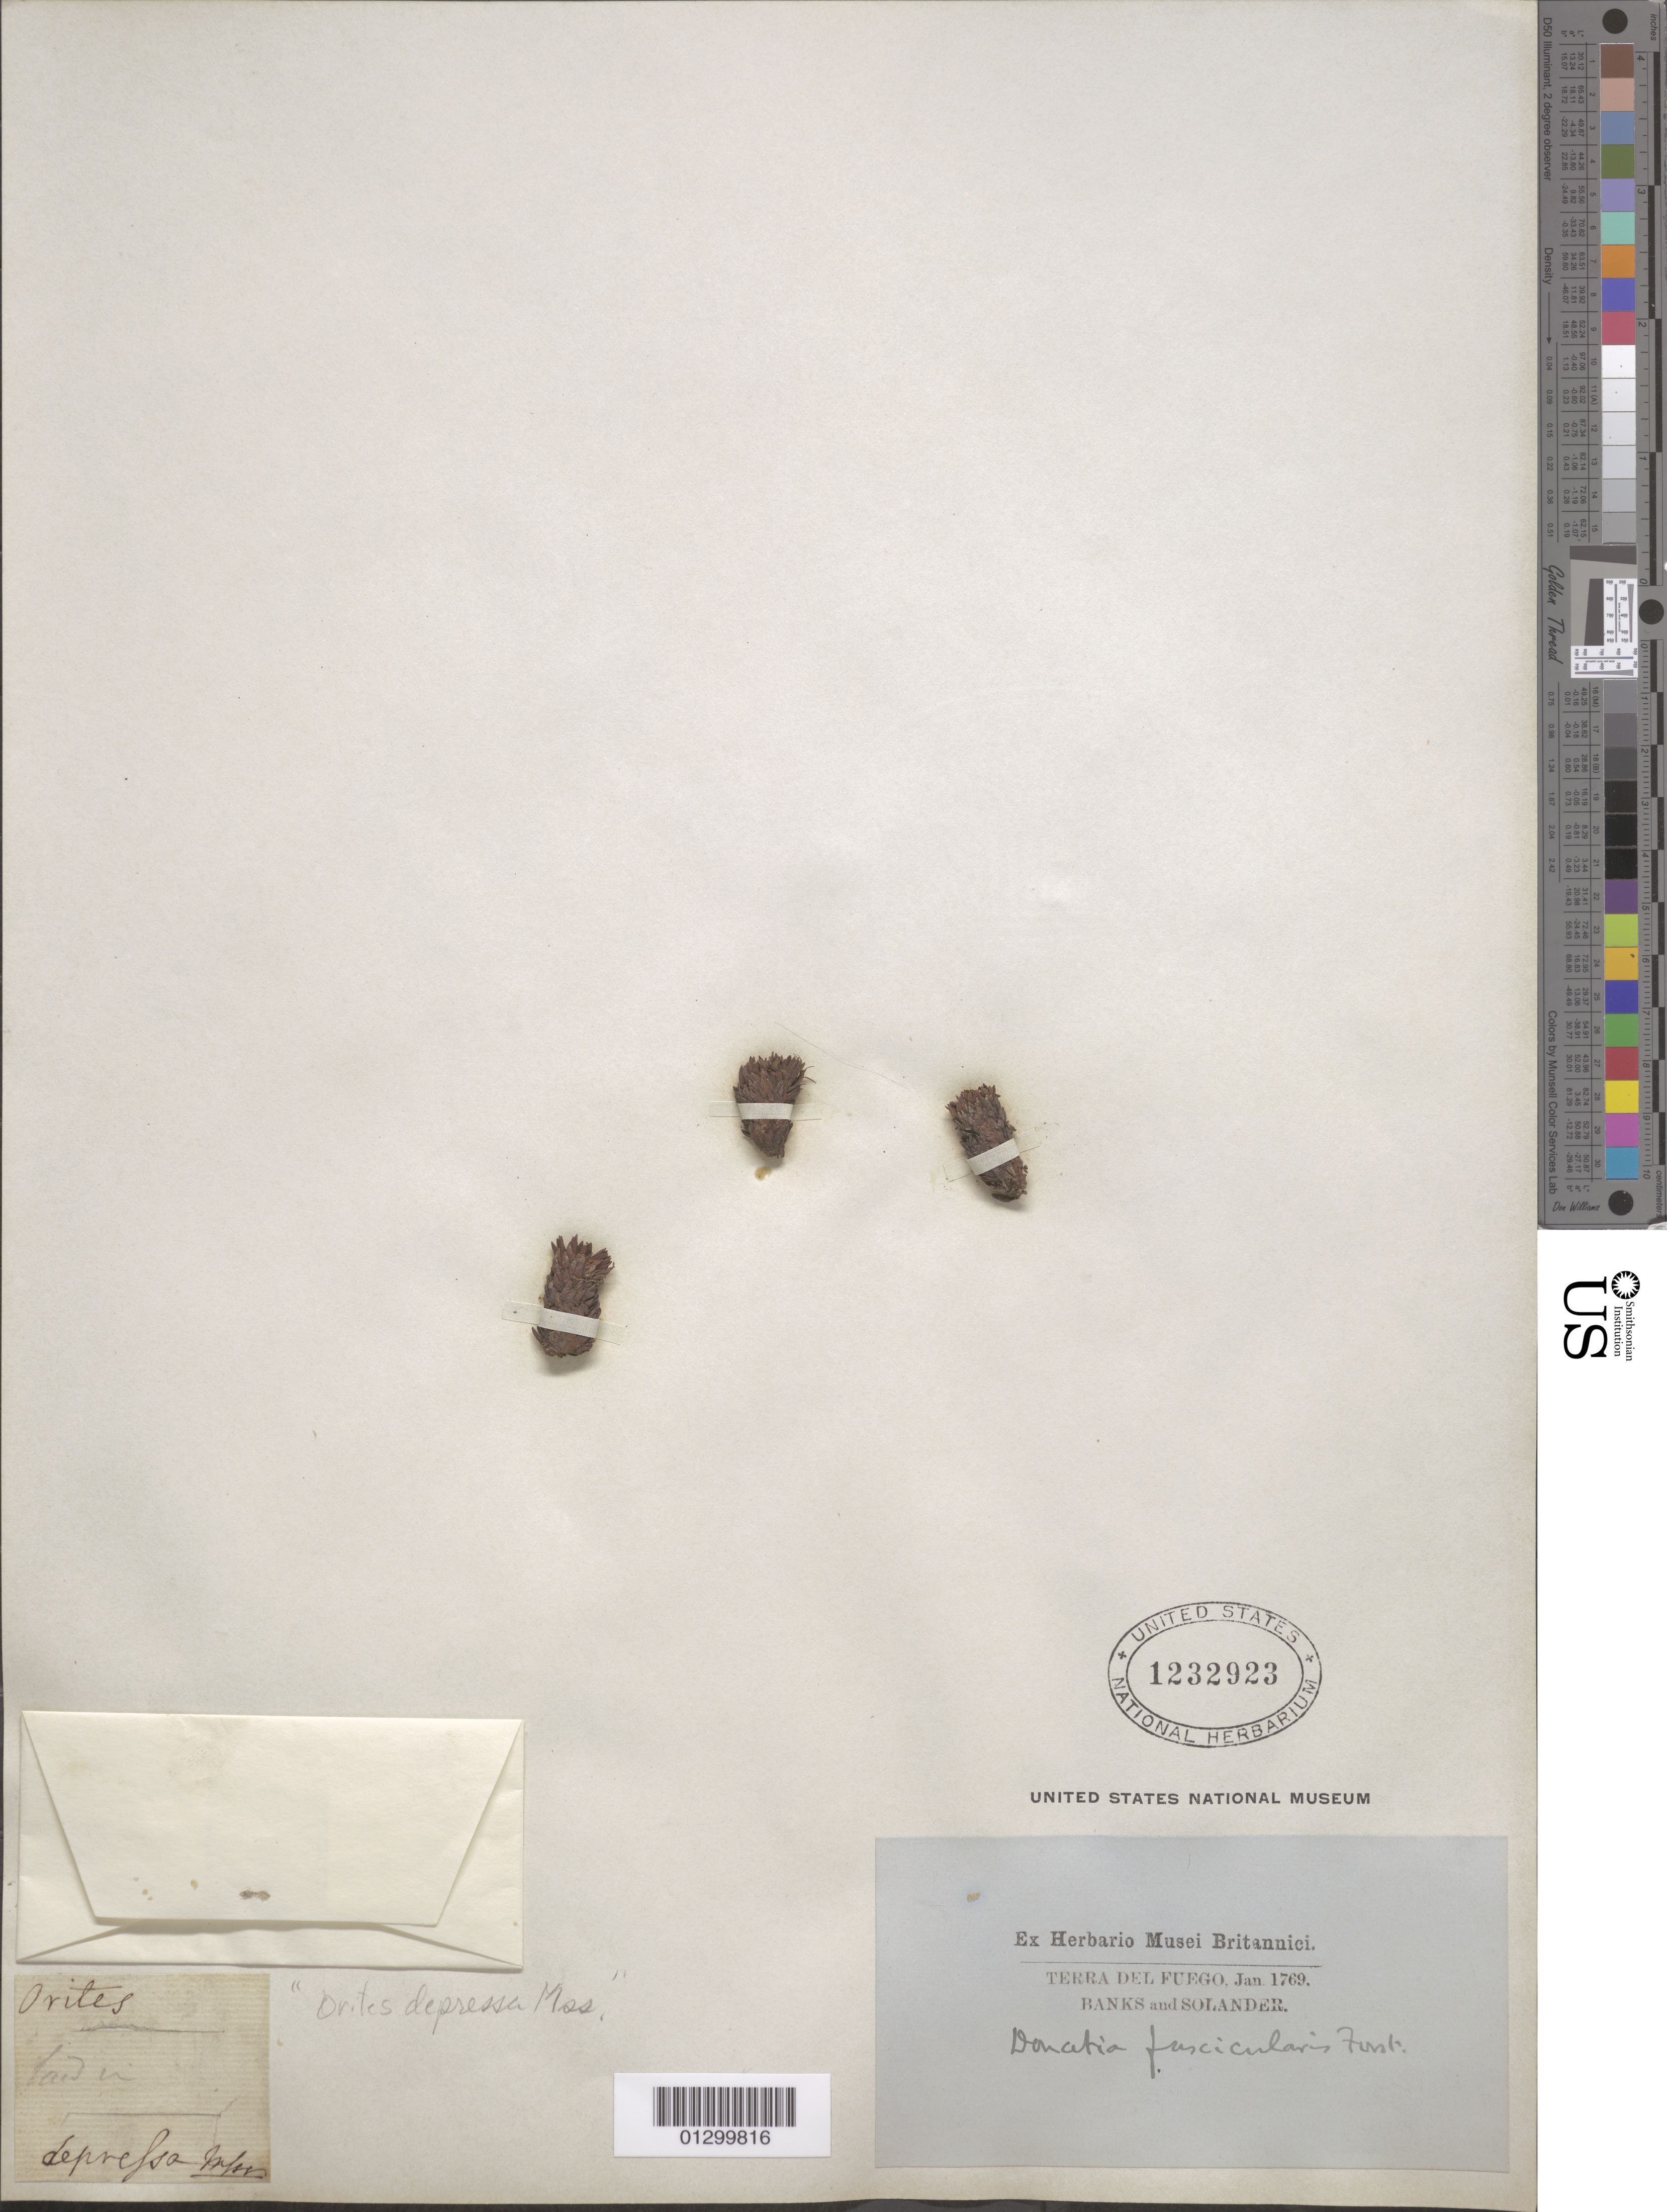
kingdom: Plantae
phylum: Tracheophyta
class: Magnoliopsida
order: Asterales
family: Stylidiaceae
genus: Donatia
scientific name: Donatia fascicularis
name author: J.R. Forst. & G. Forst.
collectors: J. Banks & D. C. Solander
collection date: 1769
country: Argentina / Chile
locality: Tierra del Fuego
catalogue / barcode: US 1232923